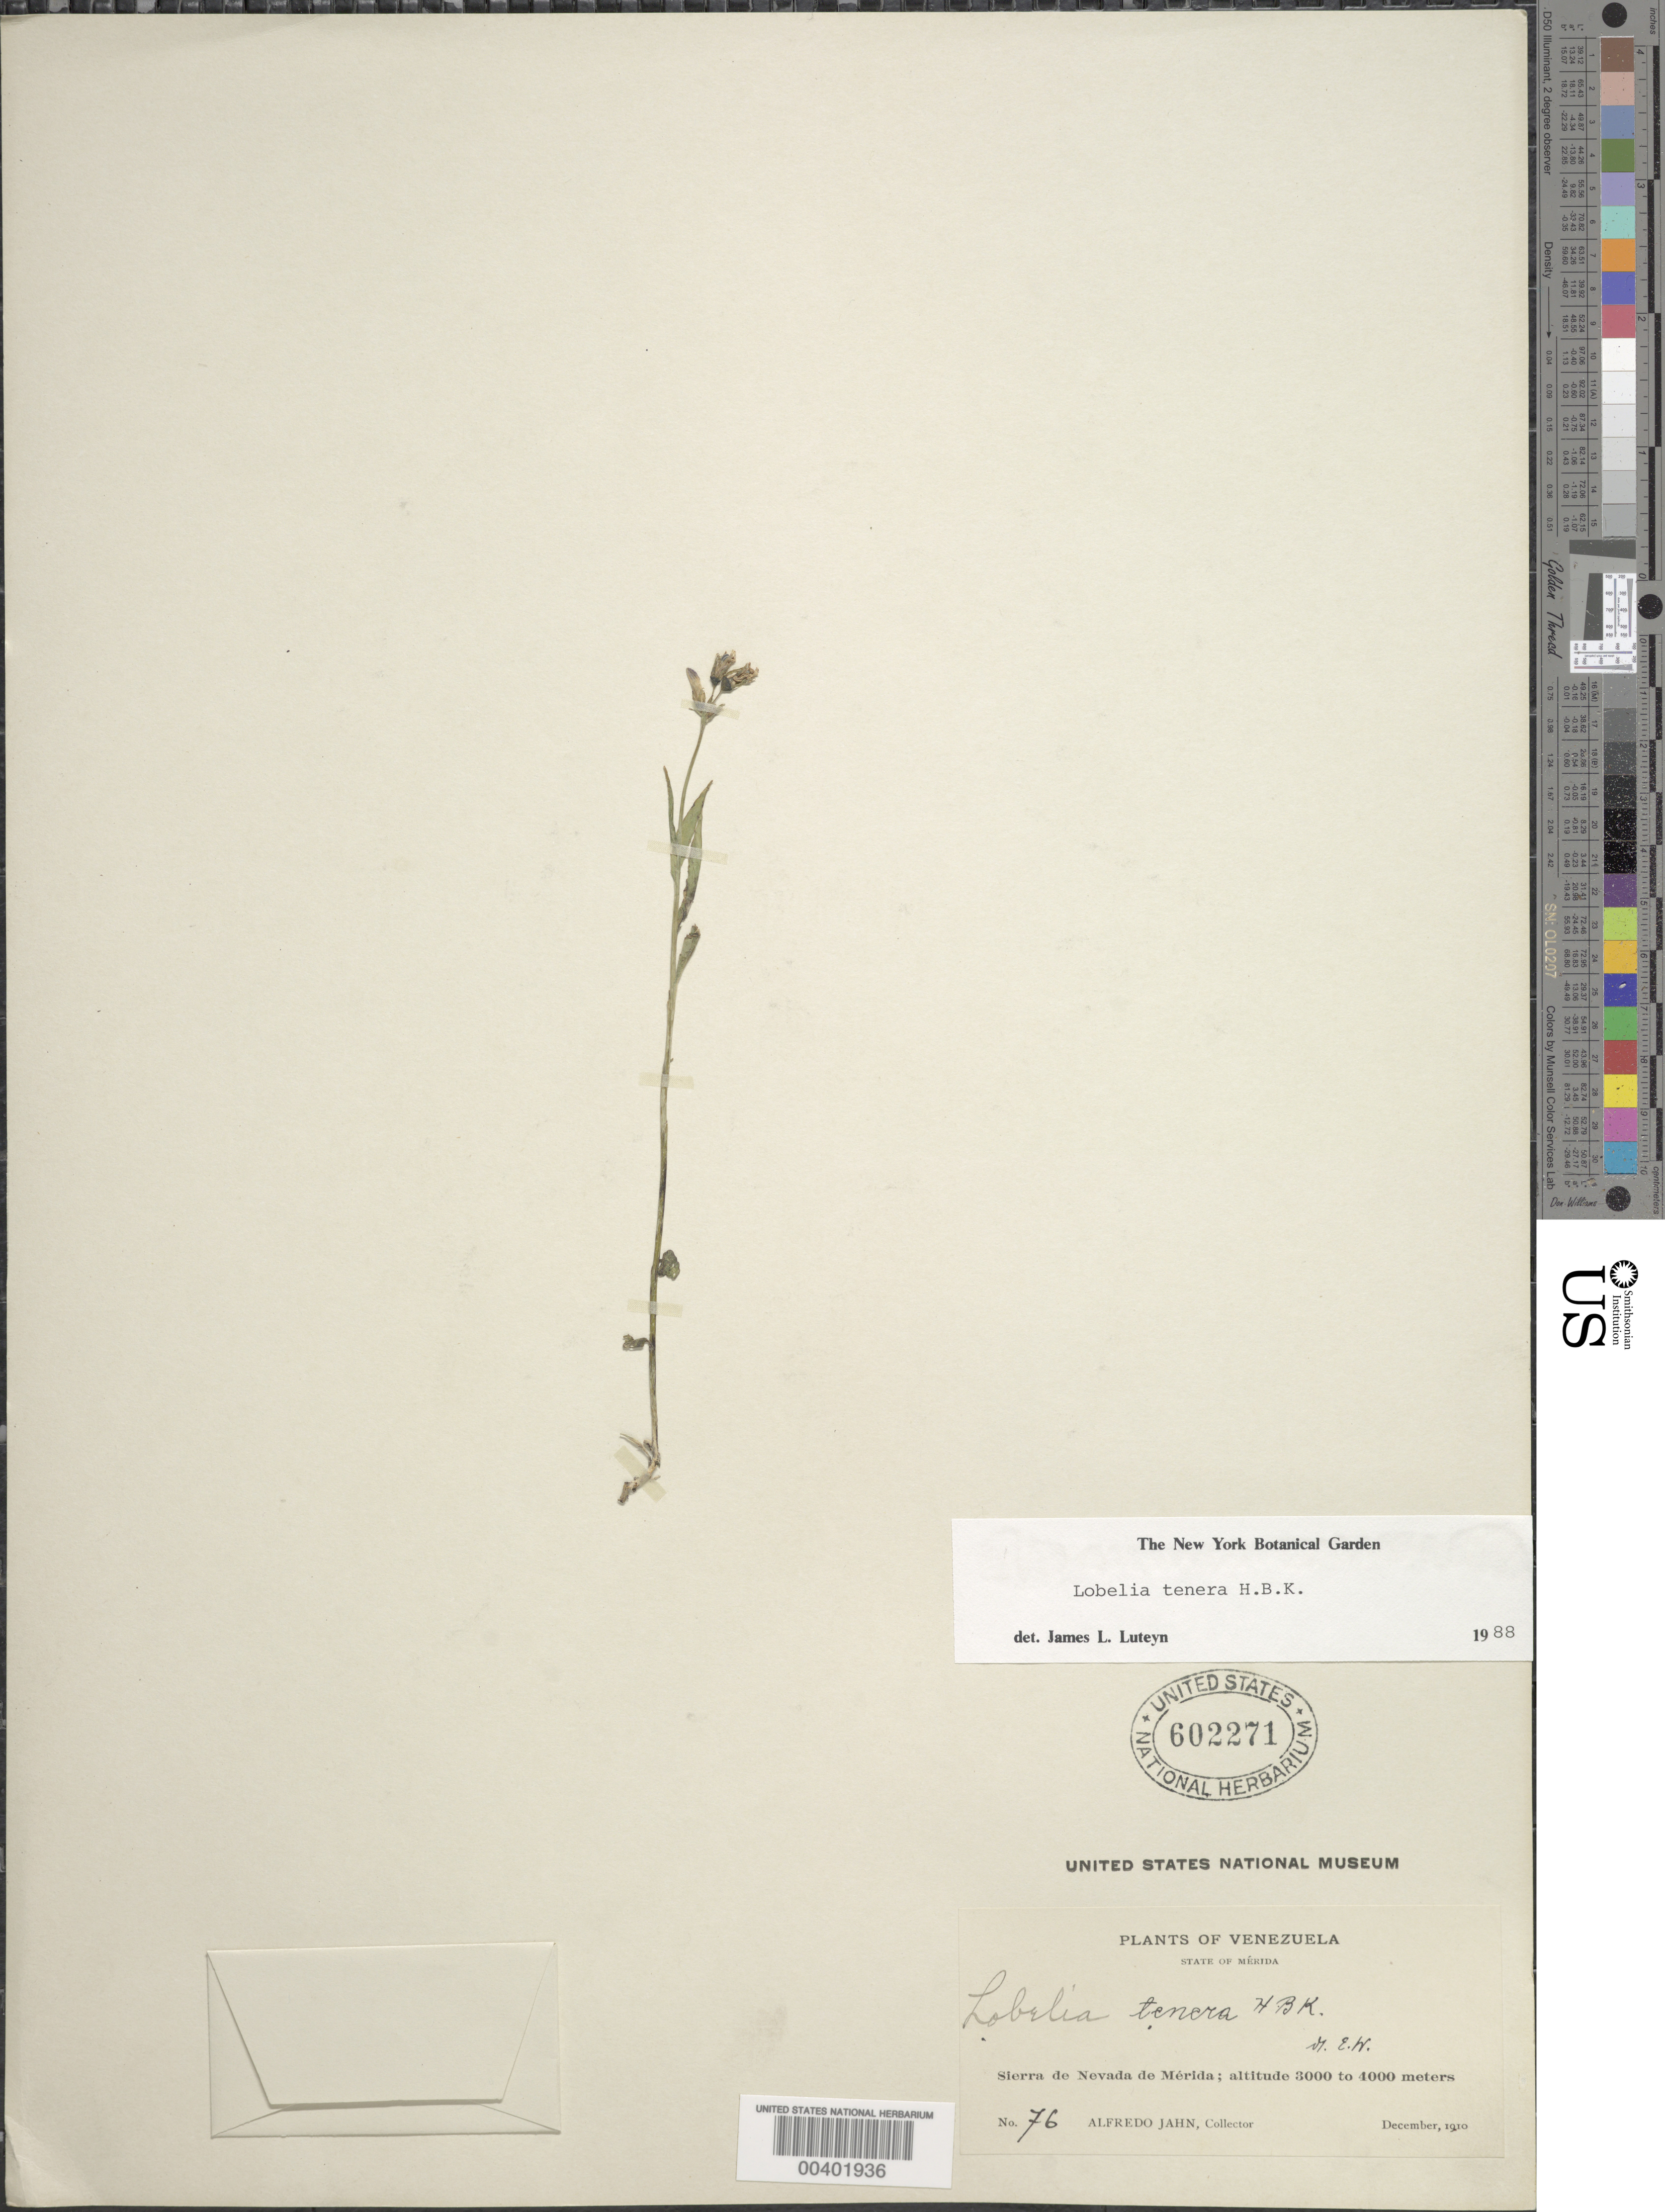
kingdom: Plantae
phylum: Tracheophyta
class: Magnoliopsida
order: Asterales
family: Campanulaceae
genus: Lobelia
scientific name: Lobelia tenera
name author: Kunth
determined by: Luteyn, J. L.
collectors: A. Jahn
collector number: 76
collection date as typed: Dec 1910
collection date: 1910-12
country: Venezuela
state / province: Mérida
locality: Sierra de Nevada de Mérida.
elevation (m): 3000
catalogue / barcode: US 602271